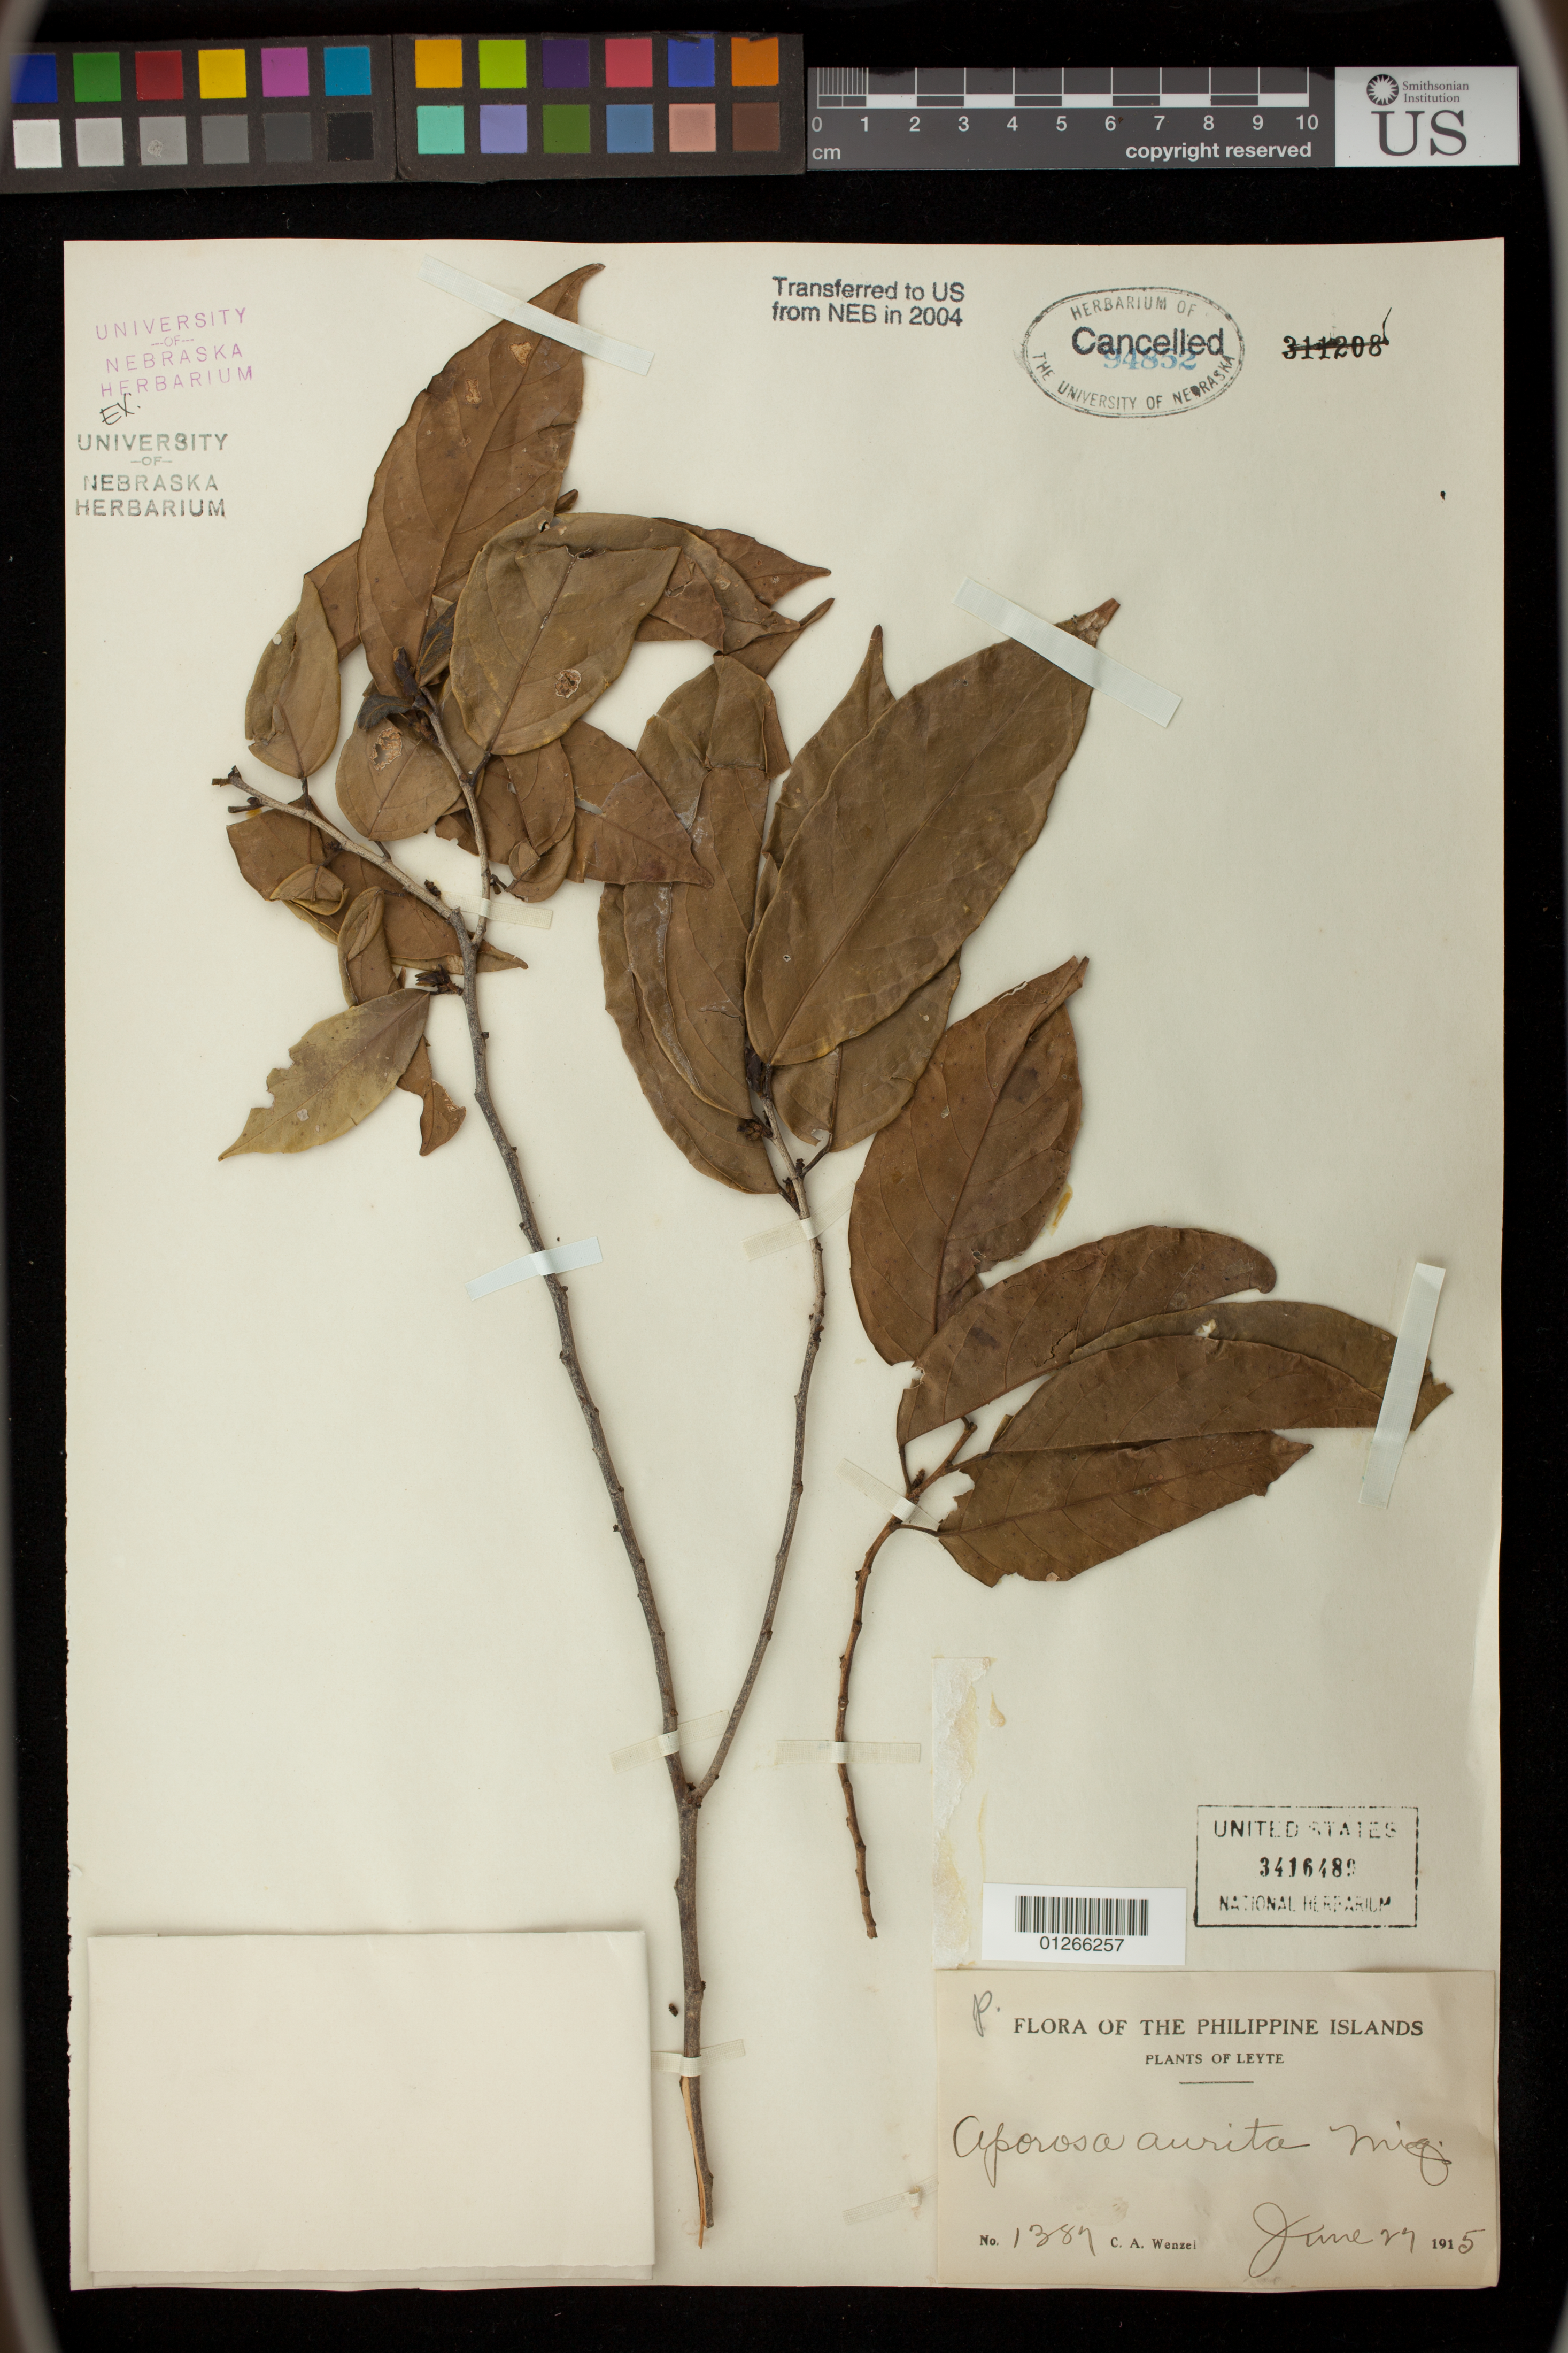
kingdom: Plantae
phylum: Tracheophyta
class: Magnoliopsida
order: Malpighiales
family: Phyllanthaceae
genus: Aporosa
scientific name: Aporosa aurita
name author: (Tul.) Miq.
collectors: C. Wenzel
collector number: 1387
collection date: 1915-06-27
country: Philippines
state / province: Eastern Visayas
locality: Leyte